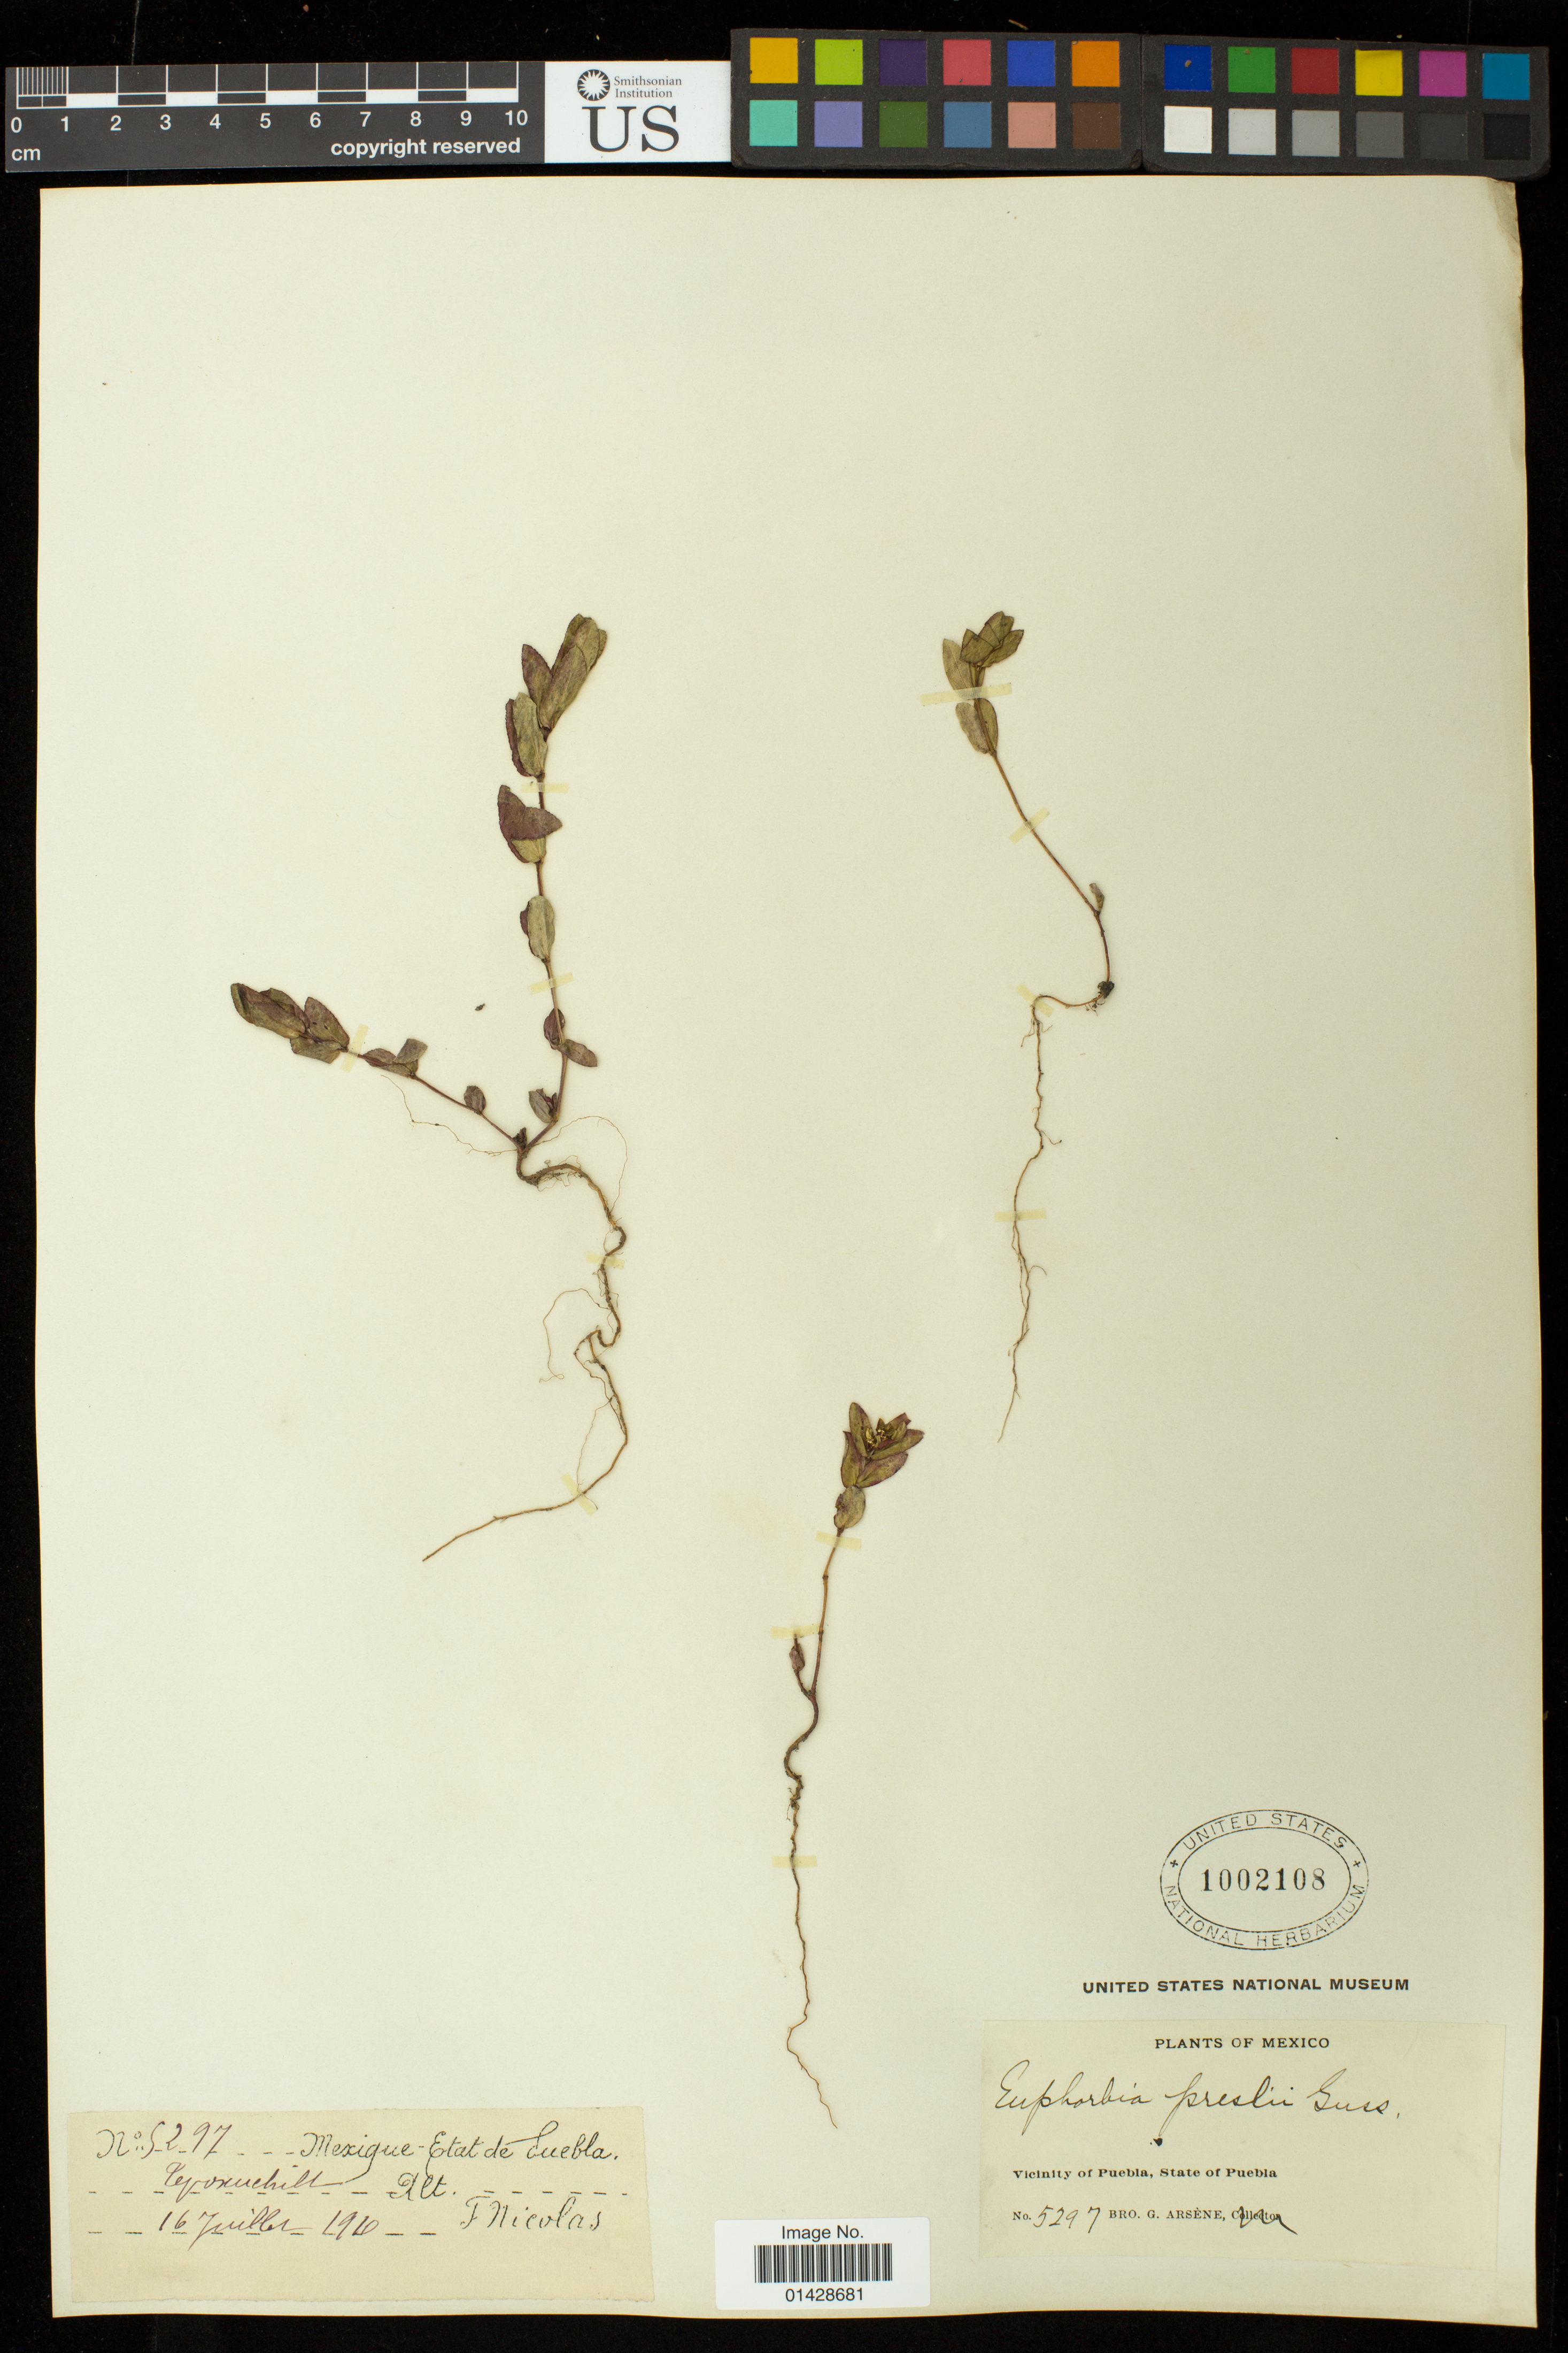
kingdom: Plantae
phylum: Tracheophyta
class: Magnoliopsida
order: Malpighiales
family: Euphorbiaceae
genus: Euphorbia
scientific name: Euphorbia nutans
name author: Lag.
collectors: F. Nicolas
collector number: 5297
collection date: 1910-07-16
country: Mexico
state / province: Puebla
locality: Tepoxuchitl, Vicinity of Puebla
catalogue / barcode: US 1002108